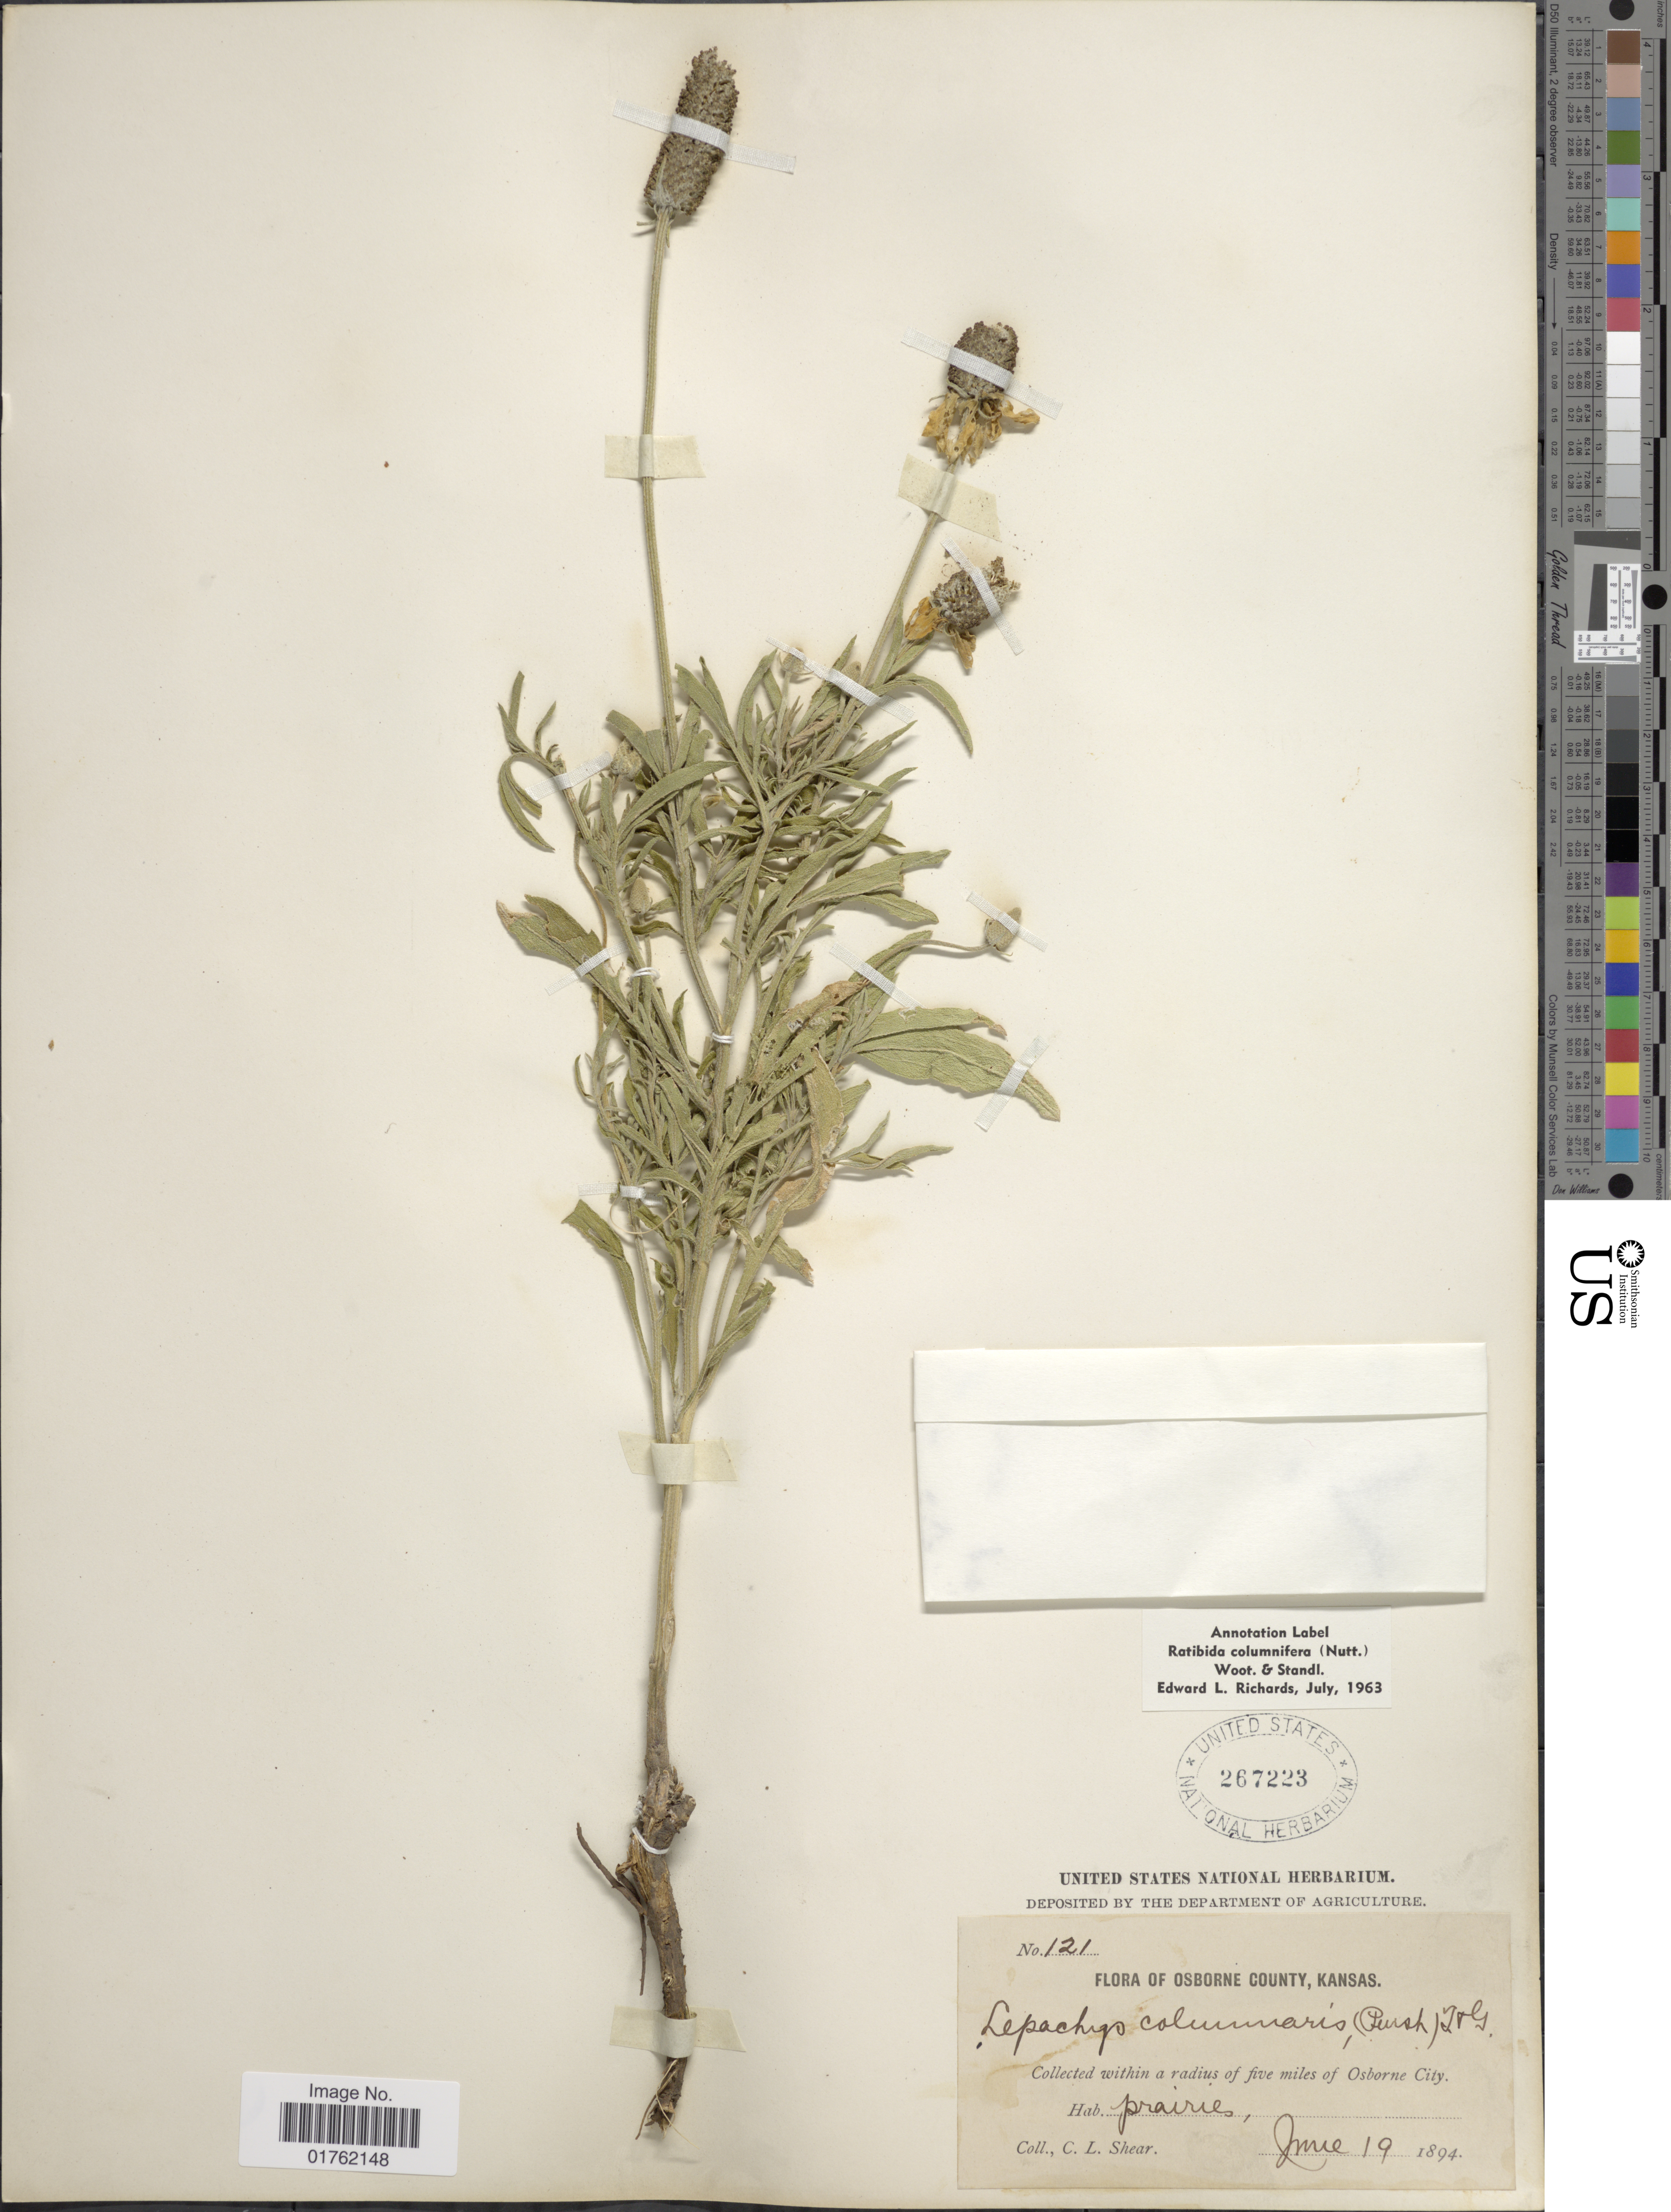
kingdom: Plantae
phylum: Tracheophyta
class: Magnoliopsida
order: Asterales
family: Asteraceae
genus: Ratibida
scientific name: Ratibida columnaris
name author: (Pursh) D. Don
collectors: C. L. Shear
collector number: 121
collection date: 1894-06-19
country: United States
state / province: Kansas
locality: Osborne County, within of five miles of Osborne City, prairies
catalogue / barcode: US 267223